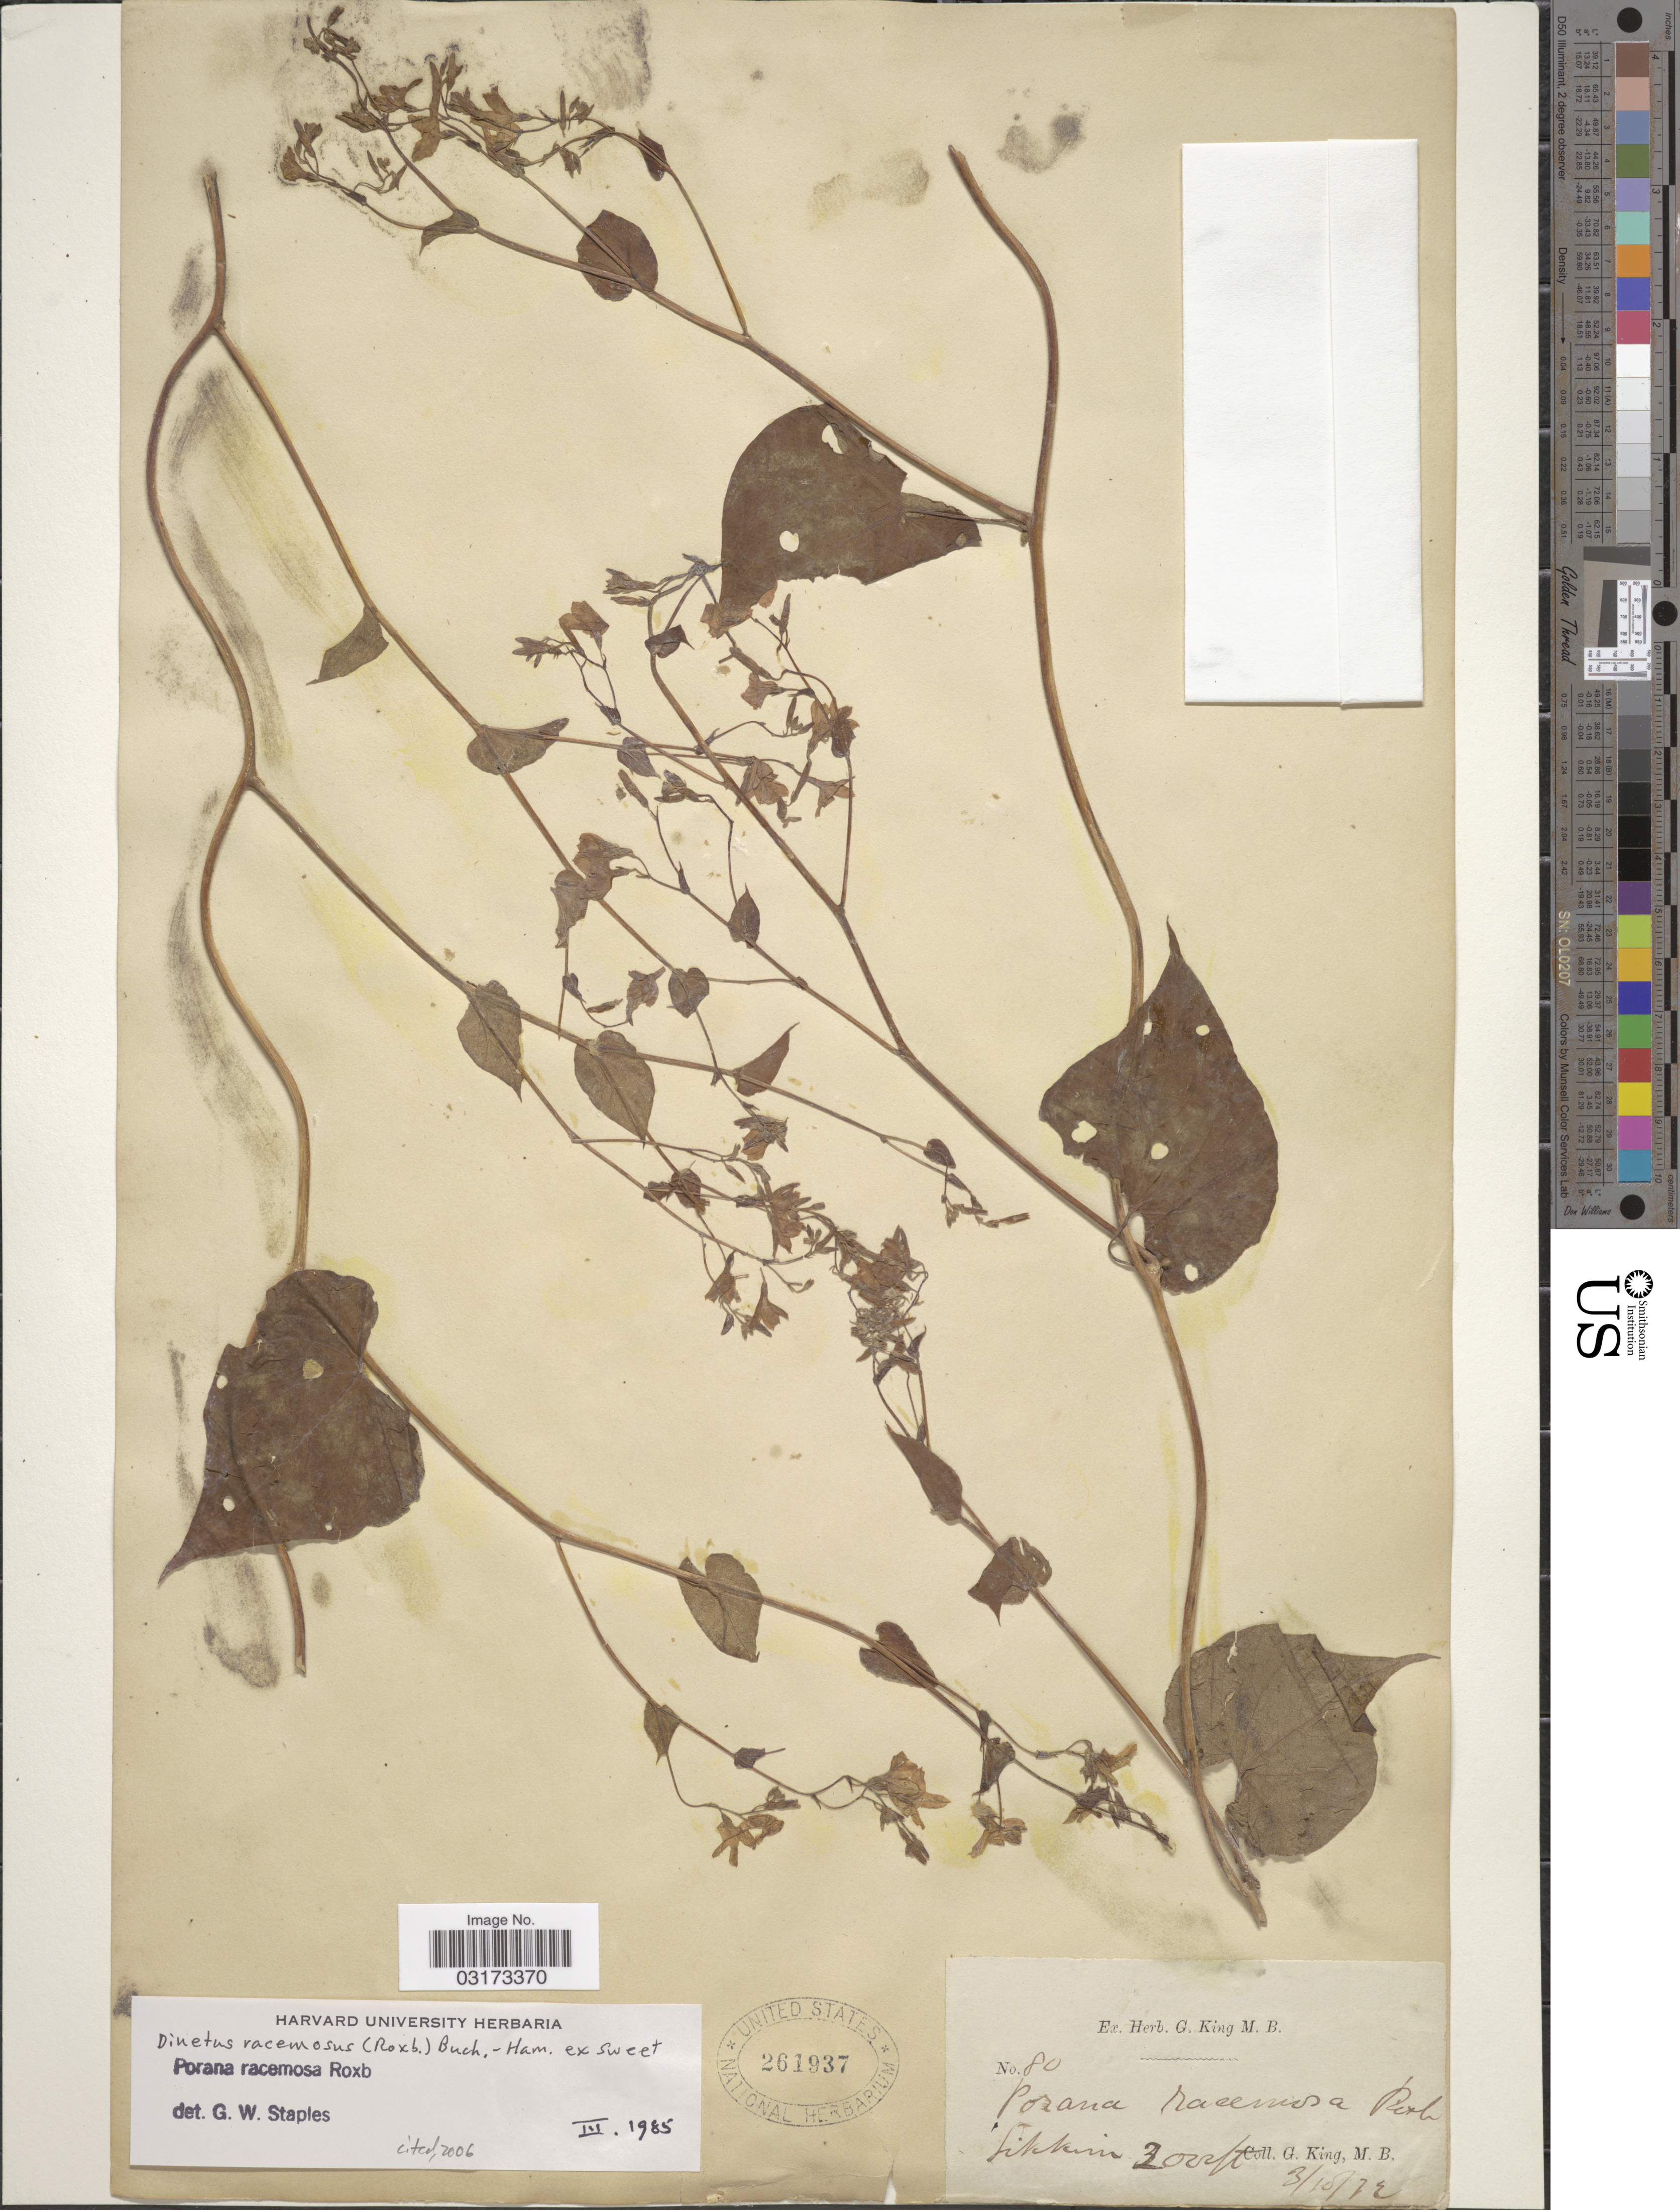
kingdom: Plantae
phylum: Tracheophyta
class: Magnoliopsida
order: Solanales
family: Convolvulaceae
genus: Dinetus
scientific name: Dinetus racemosus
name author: (Roxb.) Sweet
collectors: G. King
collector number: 80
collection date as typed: Transcribed d/m/y: 3/10/78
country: India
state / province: Sikkim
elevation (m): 914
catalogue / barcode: US 261937